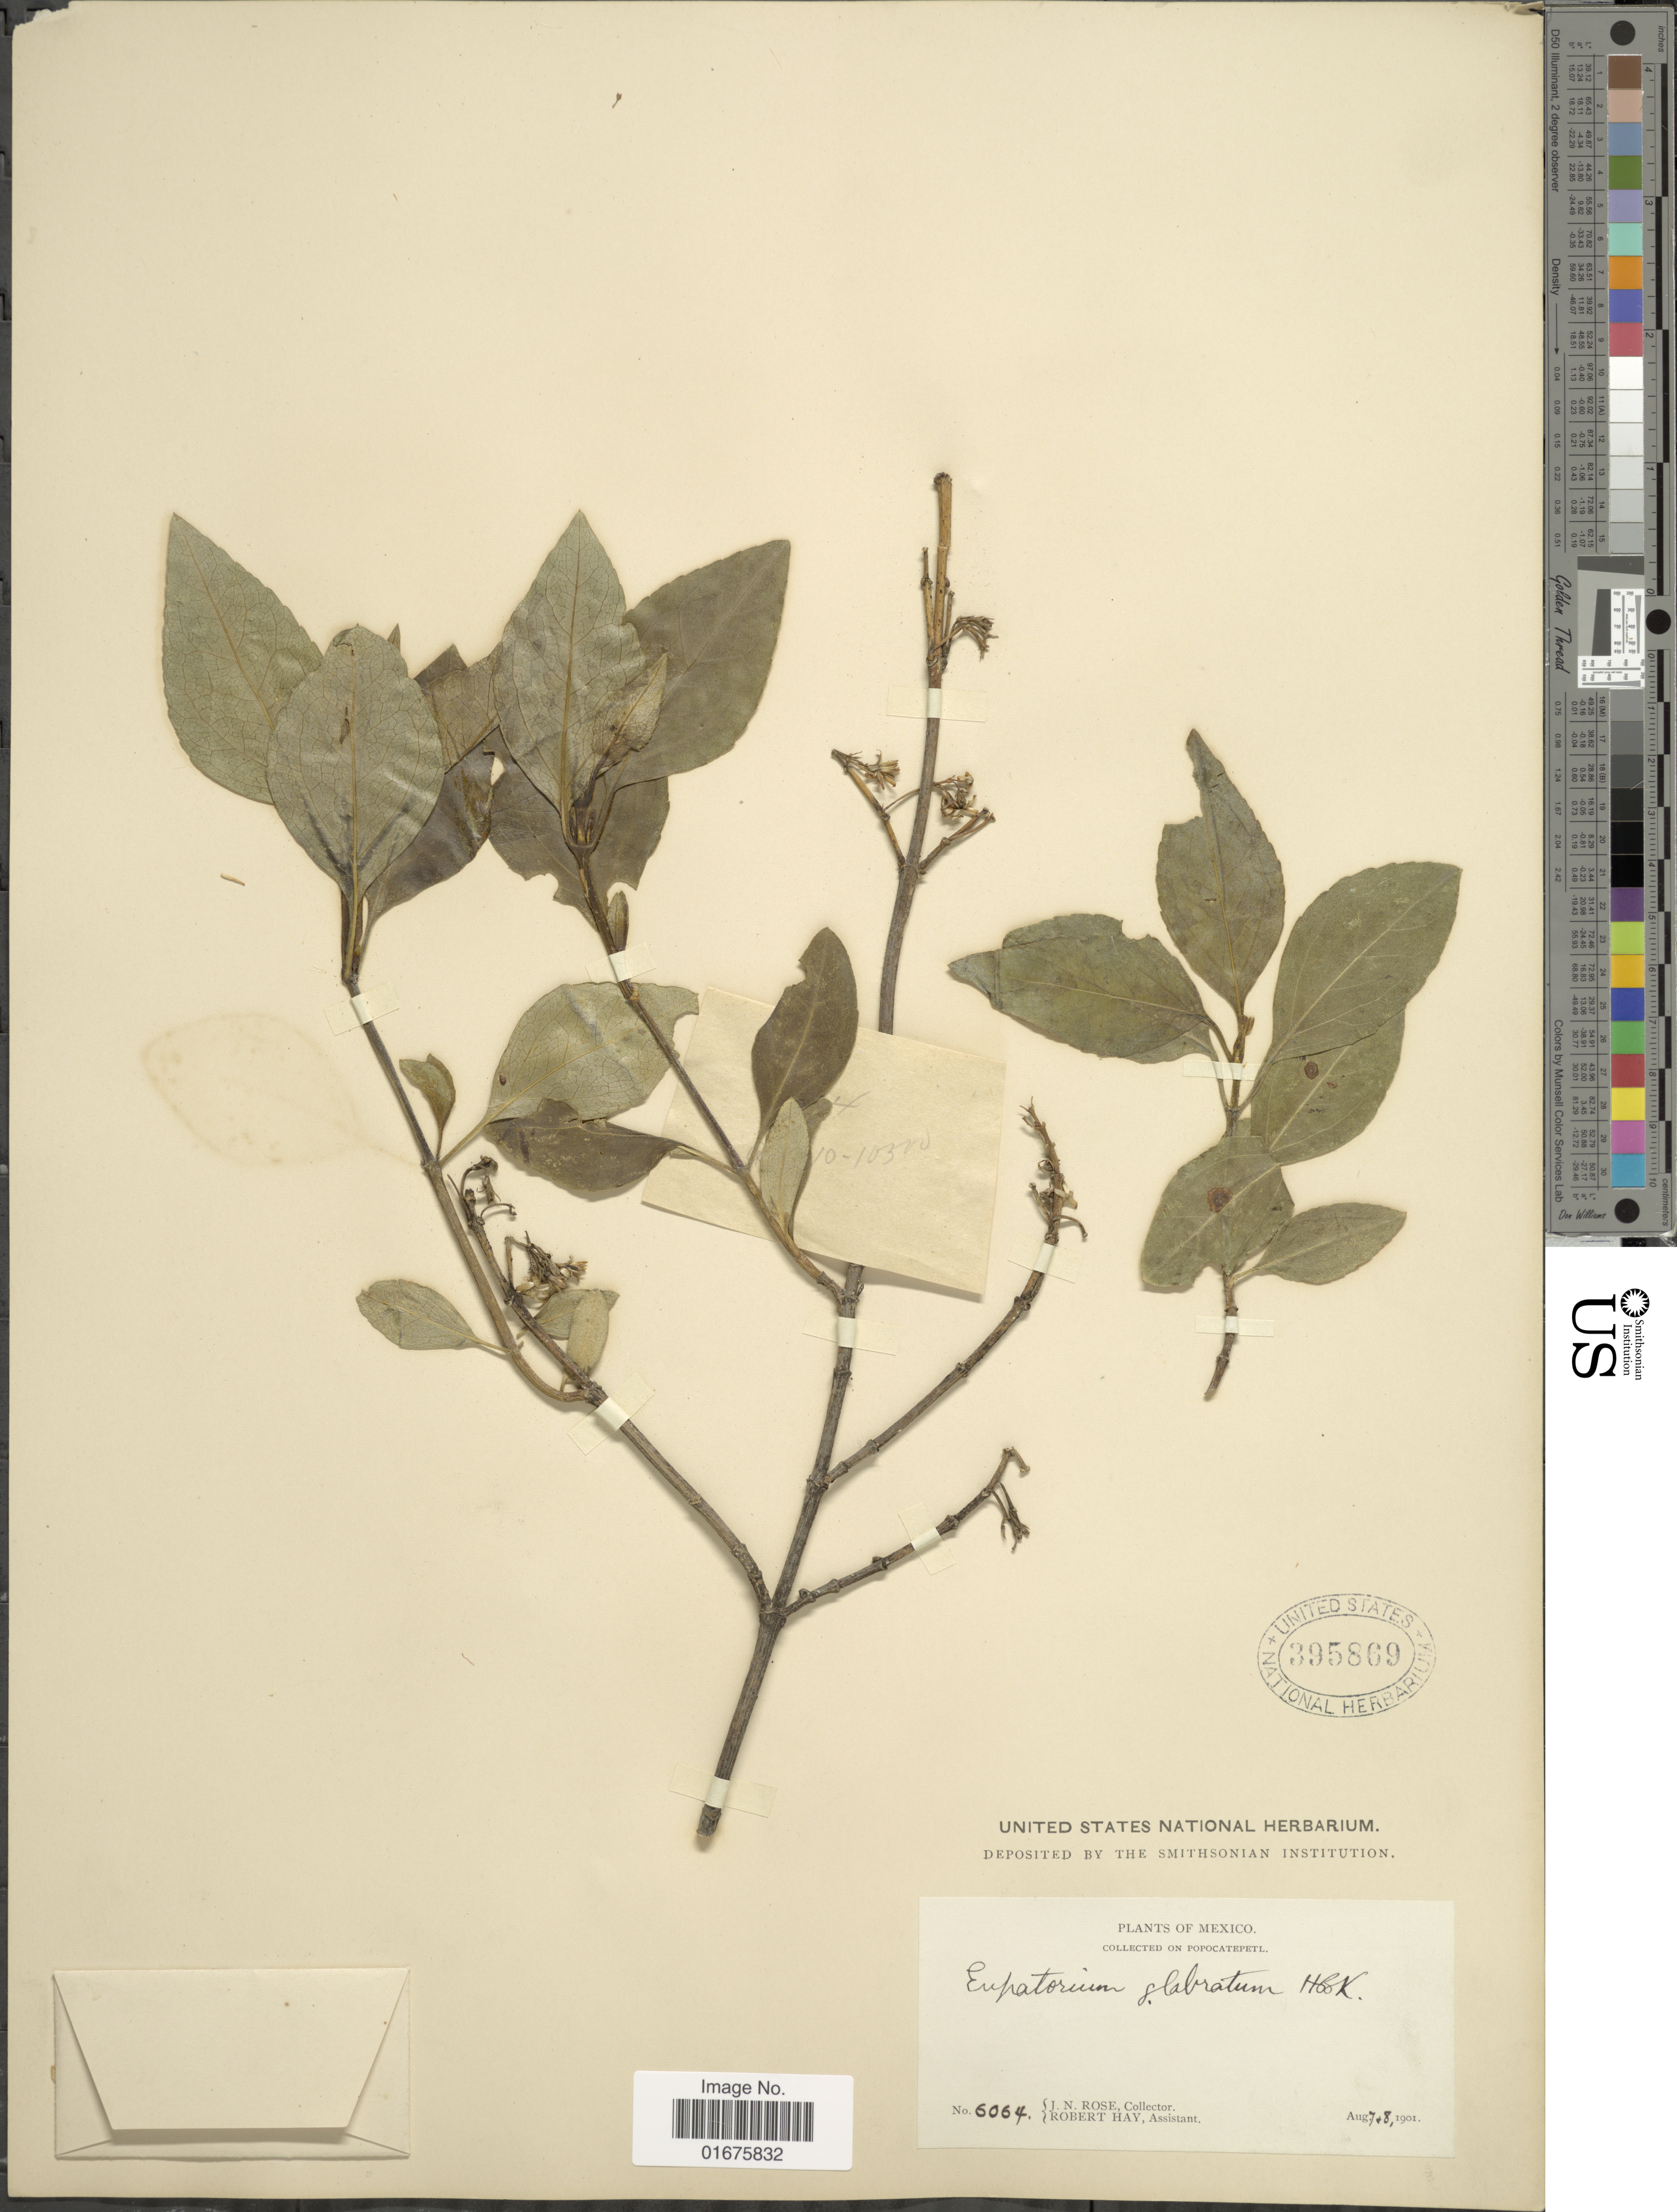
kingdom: Plantae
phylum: Tracheophyta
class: Magnoliopsida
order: Asterales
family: Asteraceae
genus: Ageratina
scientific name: Ageratina glabrata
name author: (Kunth) R.M. King & H. Rob.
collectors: J. N. Rose & R. H. Hay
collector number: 6064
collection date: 1901-08-07/1901-08-08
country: Mexico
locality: Popocatepeti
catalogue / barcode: US 395869